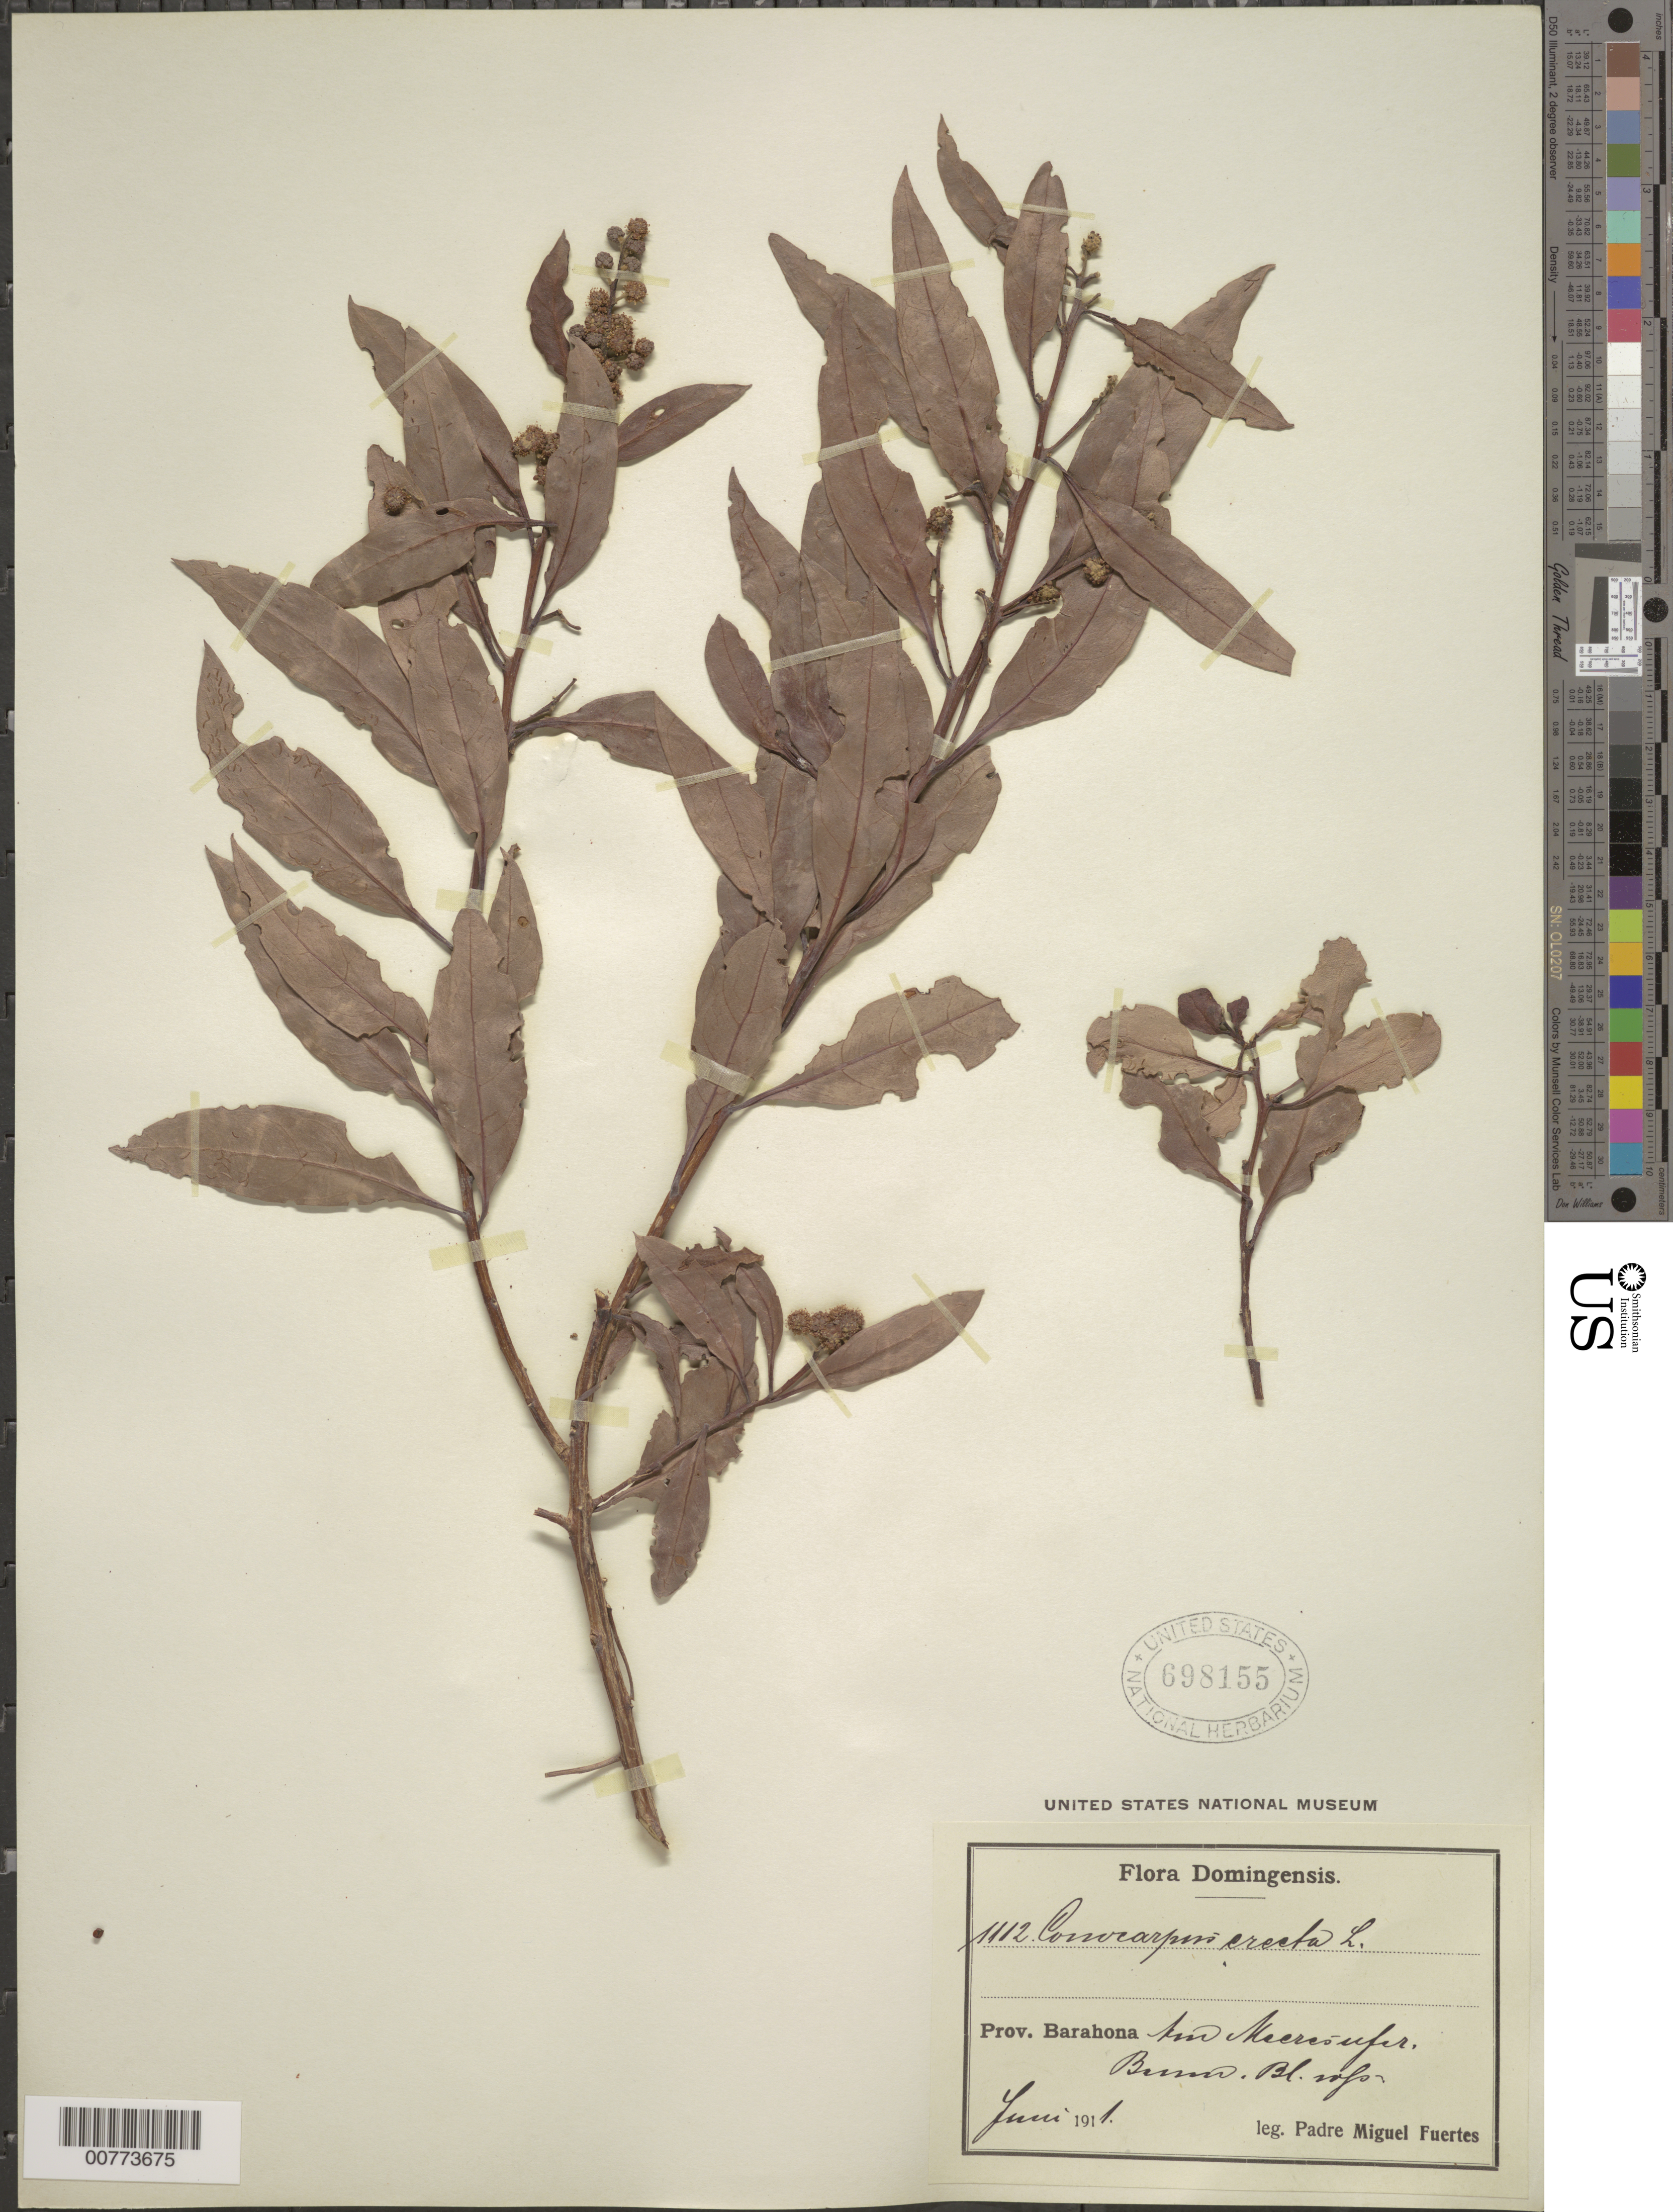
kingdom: Plantae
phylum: Tracheophyta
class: Magnoliopsida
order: Myrtales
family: Combretaceae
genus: Conocarpus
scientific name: Conocarpus erectus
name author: L.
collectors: M. D. Fuertes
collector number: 1112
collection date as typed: Jun 1911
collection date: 1911-06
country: Dominican Republic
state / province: Barahona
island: Hispaniola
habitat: Illegible.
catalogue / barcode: US 698155